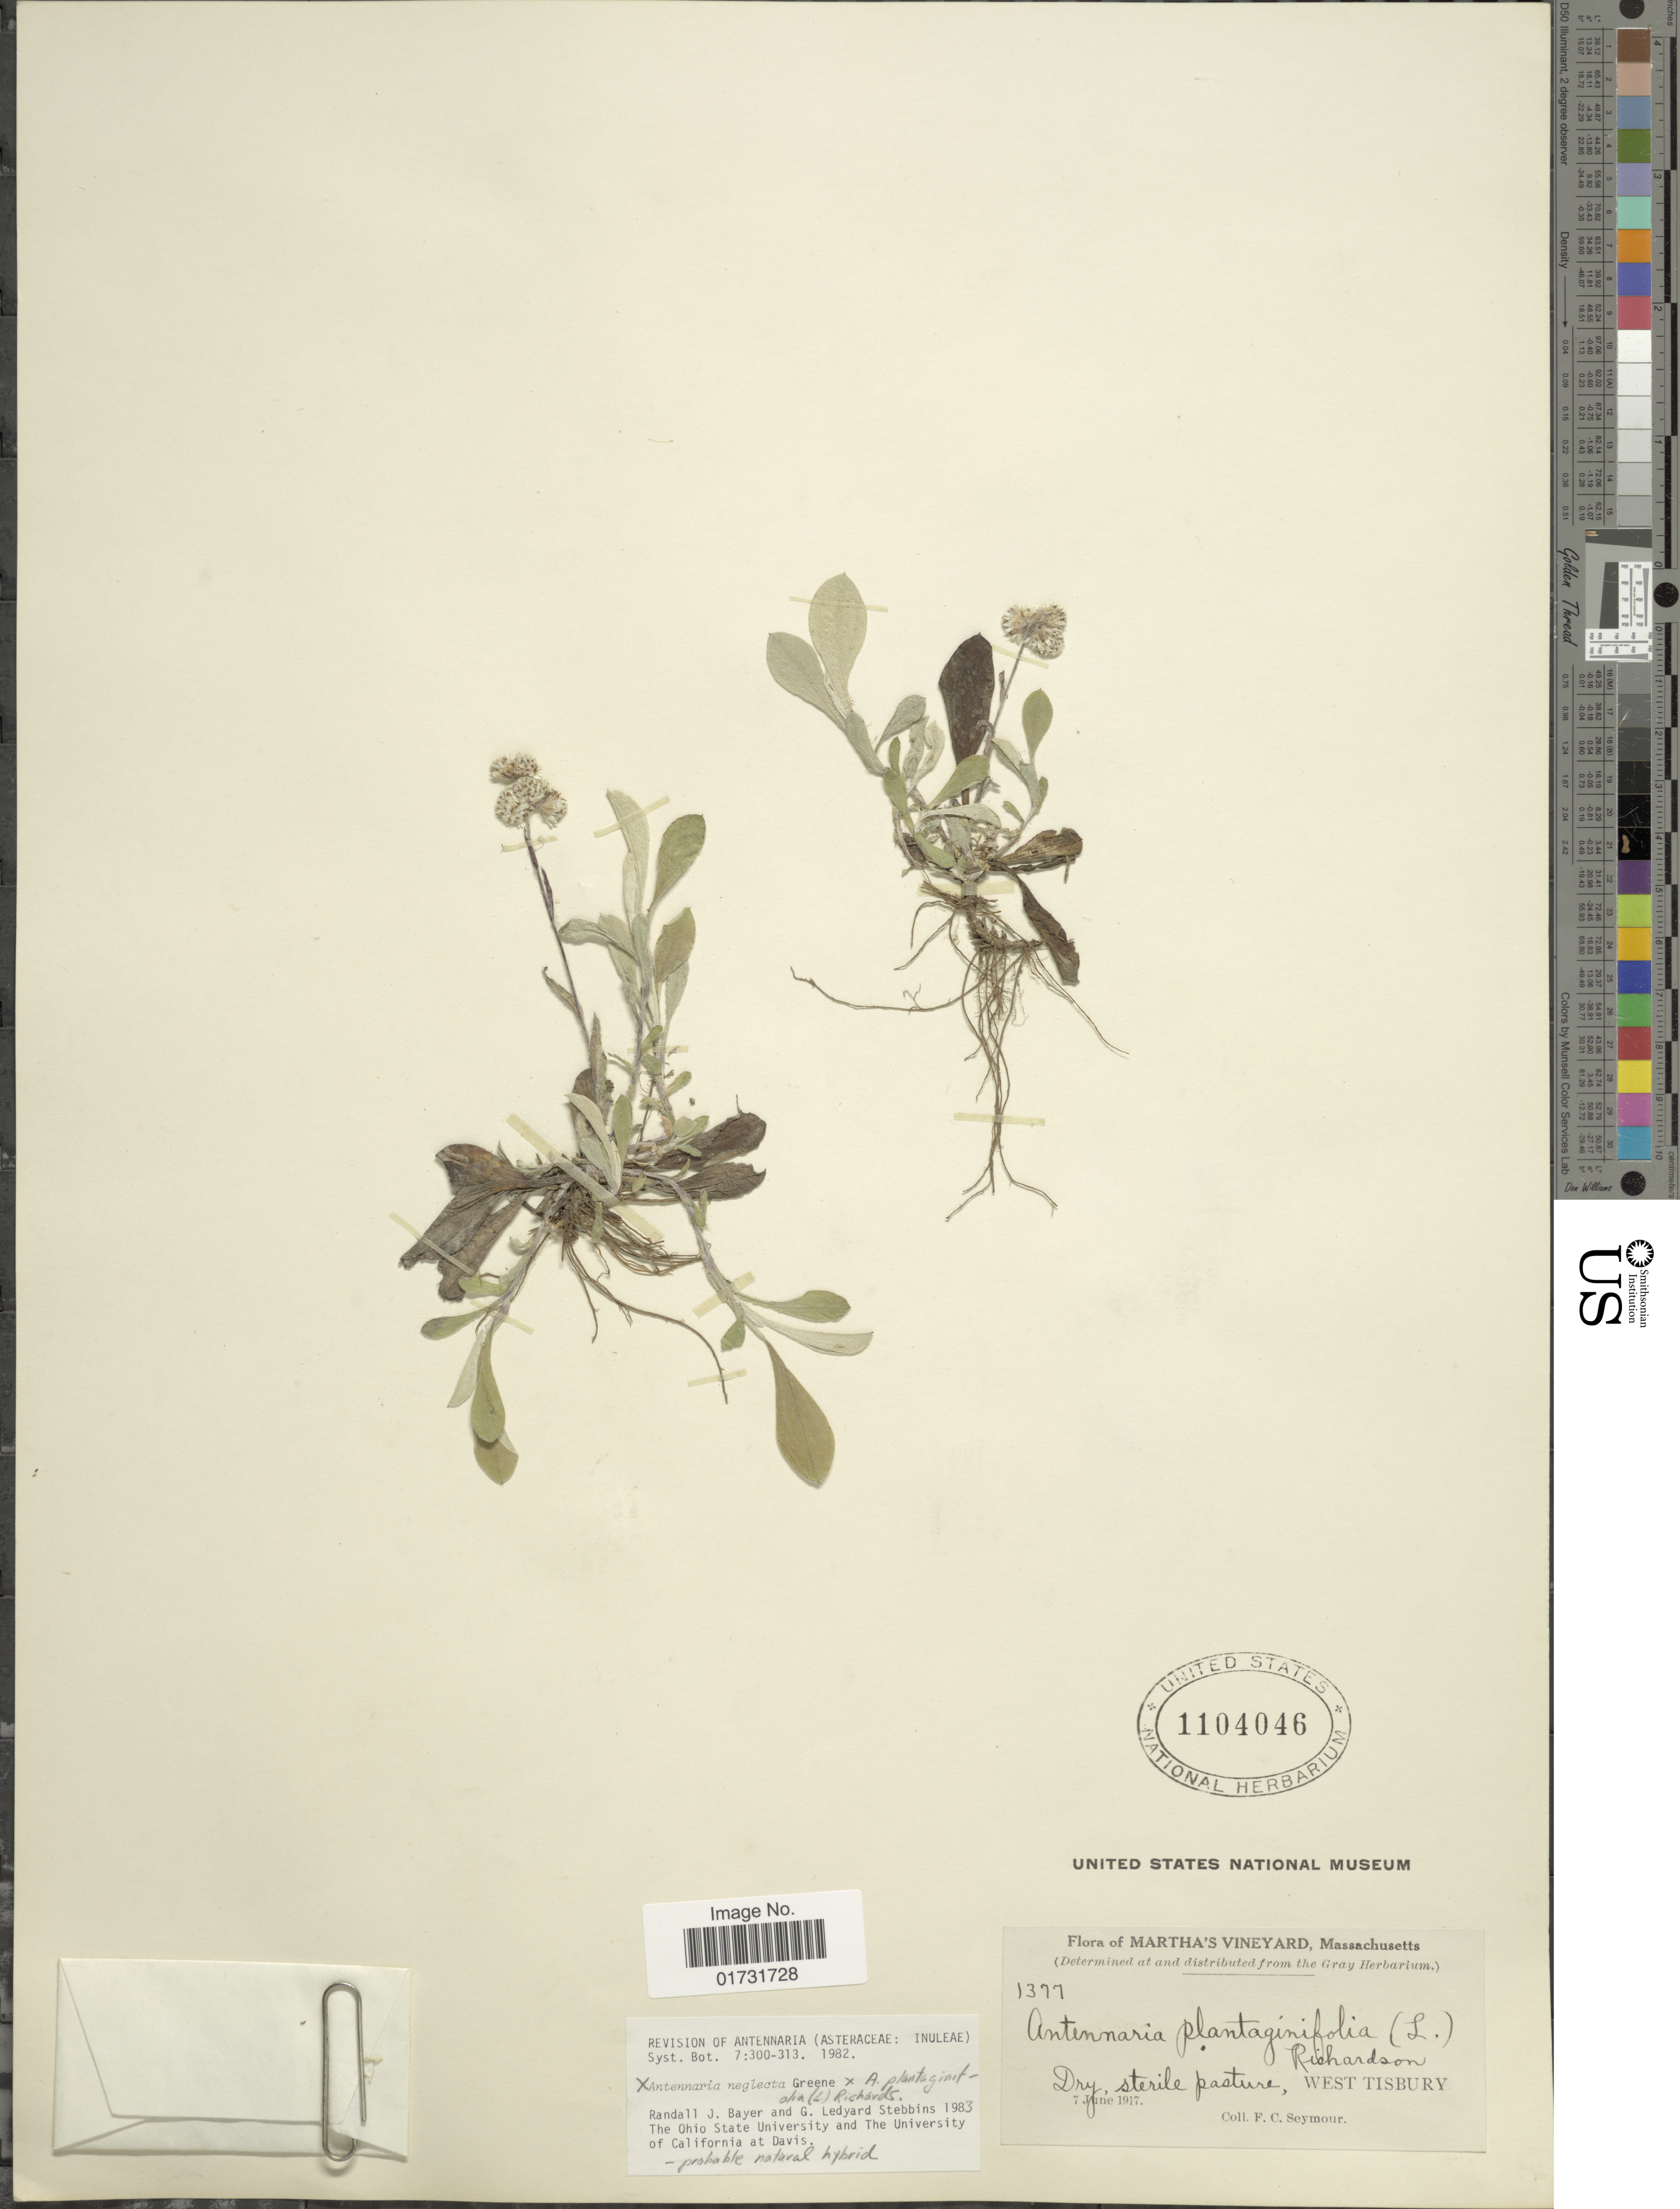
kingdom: Plantae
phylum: Tracheophyta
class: Magnoliopsida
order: Asterales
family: Asteraceae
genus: Antennaria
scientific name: Antennaria neglecta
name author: Greene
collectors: F. C. Seymour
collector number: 1377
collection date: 1917-06-07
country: United States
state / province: Massachusetts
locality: Martha's Vineyard. West Tisbury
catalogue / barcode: US 1104046